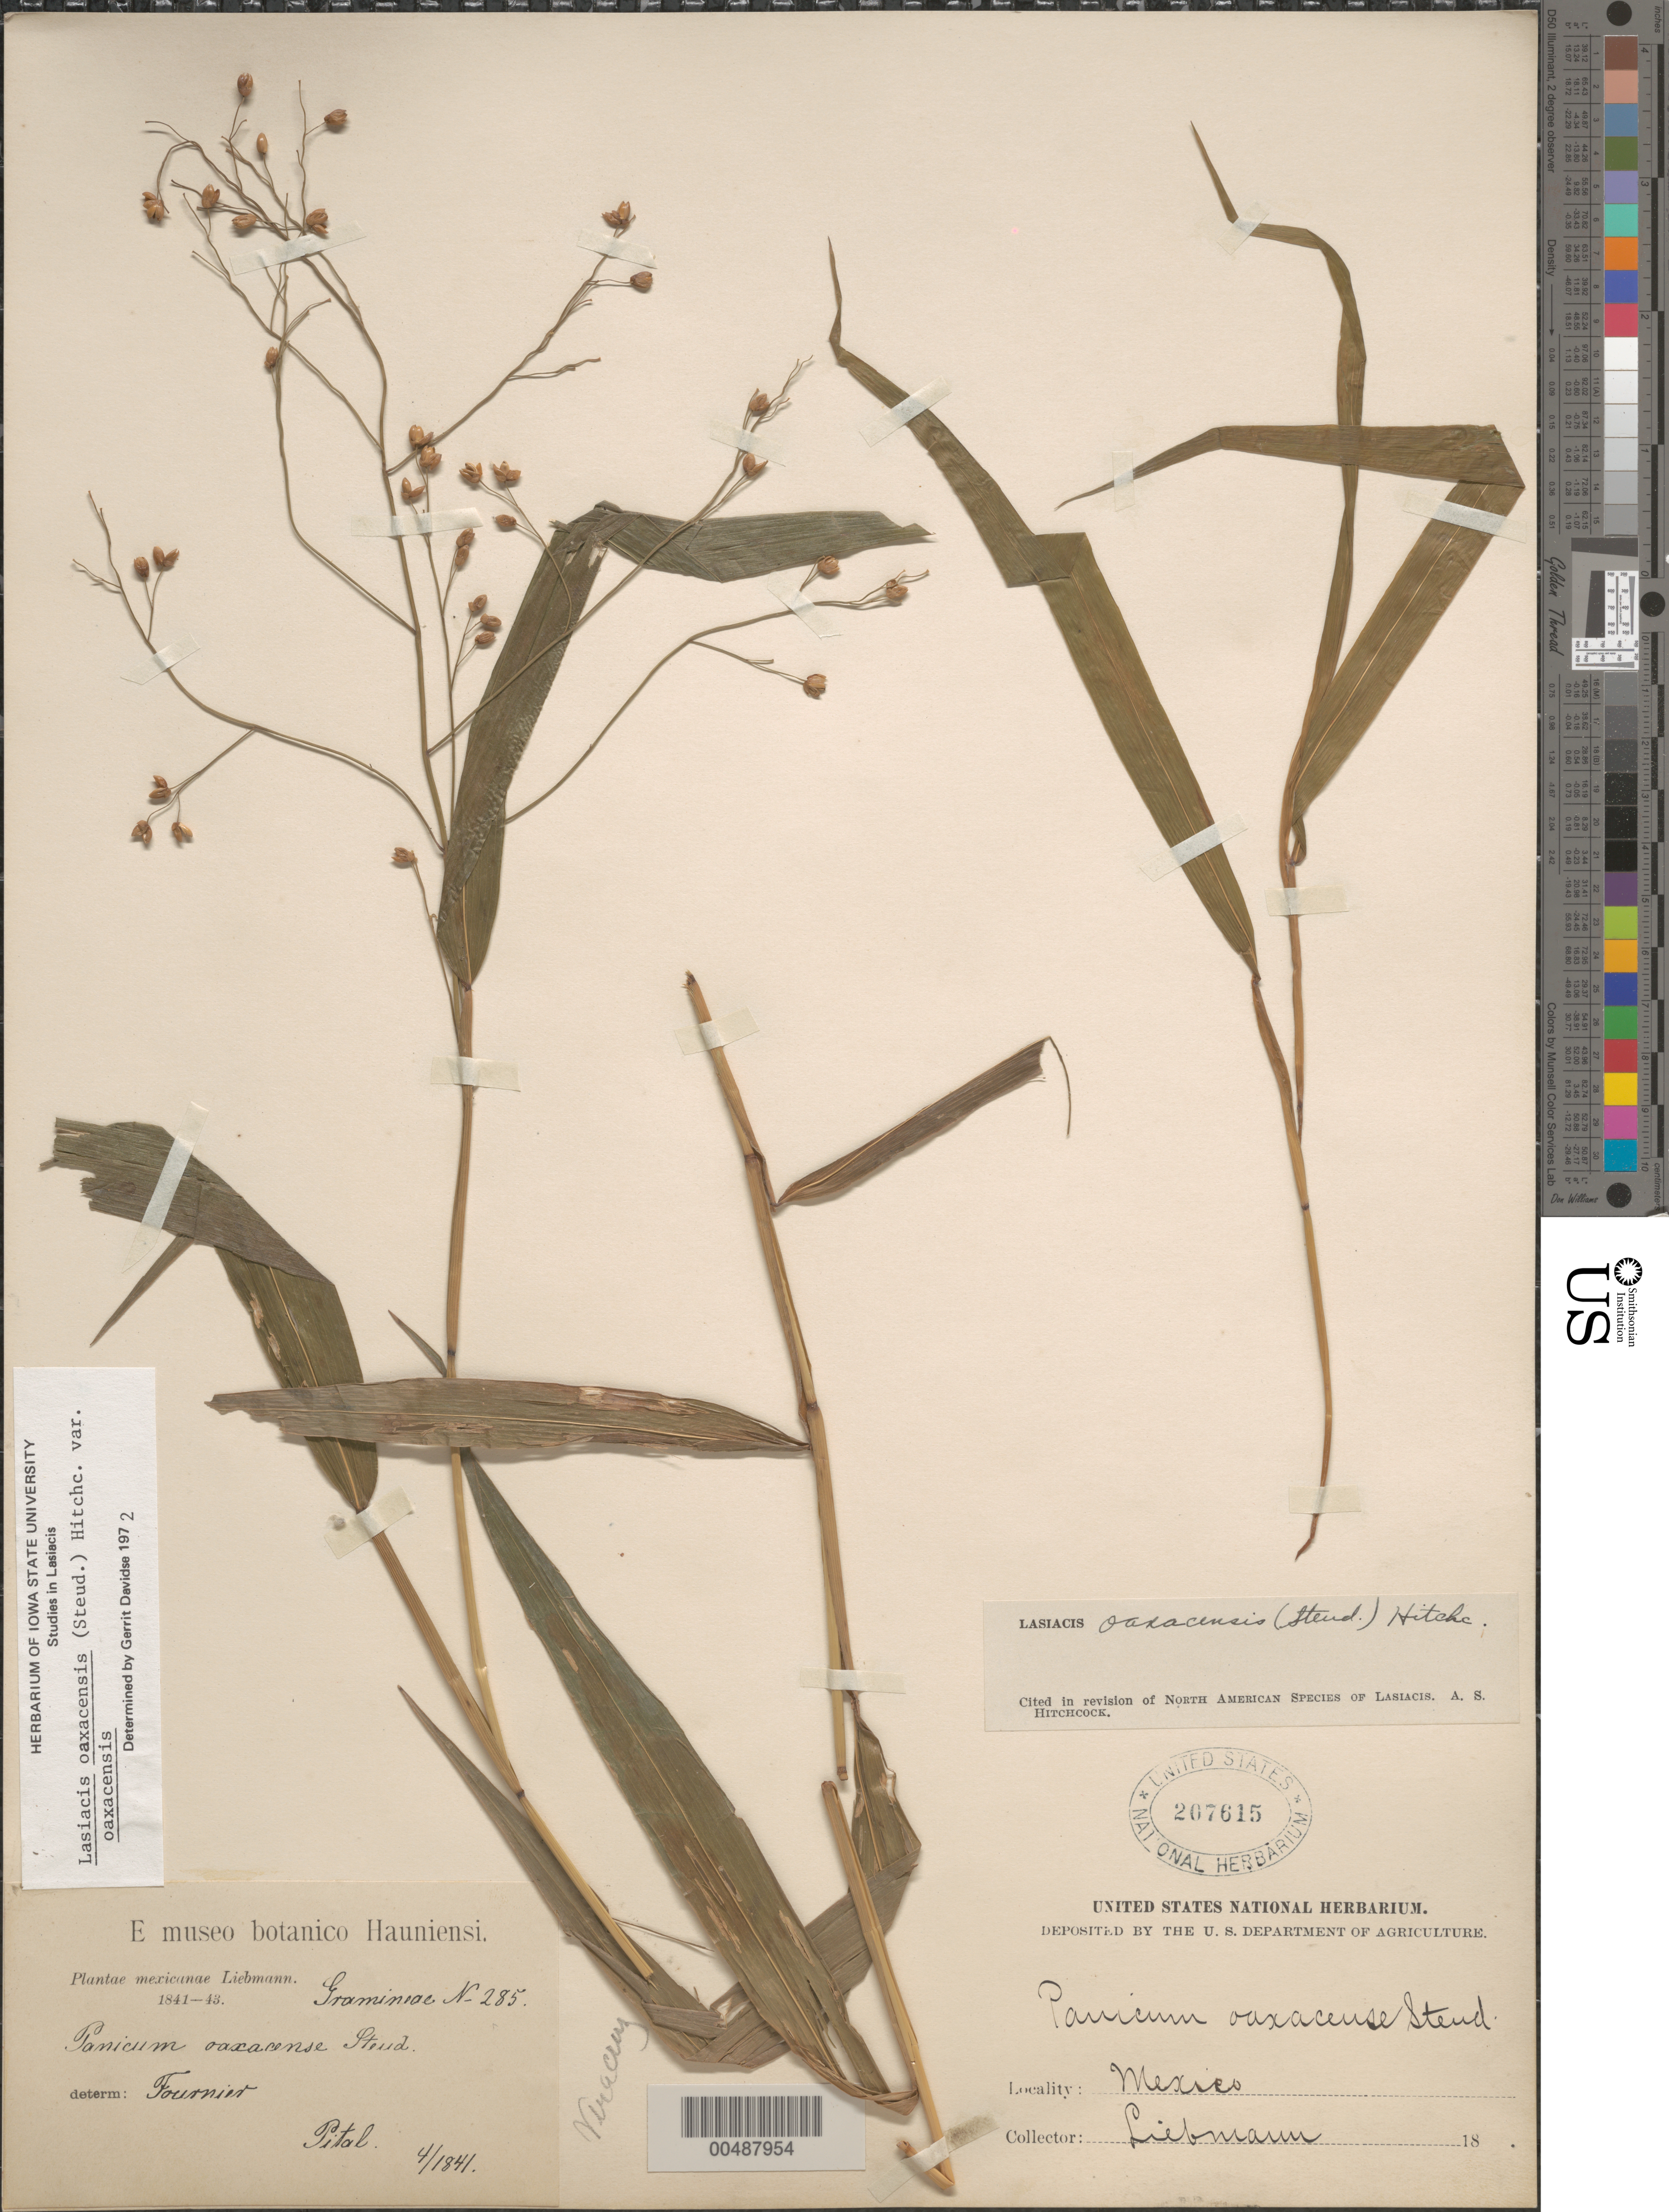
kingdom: Plantae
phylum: Tracheophyta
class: Liliopsida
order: Poales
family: Poaceae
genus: Lasiacis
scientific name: Lasiacis oaxacensis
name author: (Steud.) Hitchc.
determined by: Davidse, Gerrit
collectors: F. M. Liebmann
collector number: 285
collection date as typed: Apr 1841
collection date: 1841-04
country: Mexico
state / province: Veracruz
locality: Pital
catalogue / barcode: US 207615